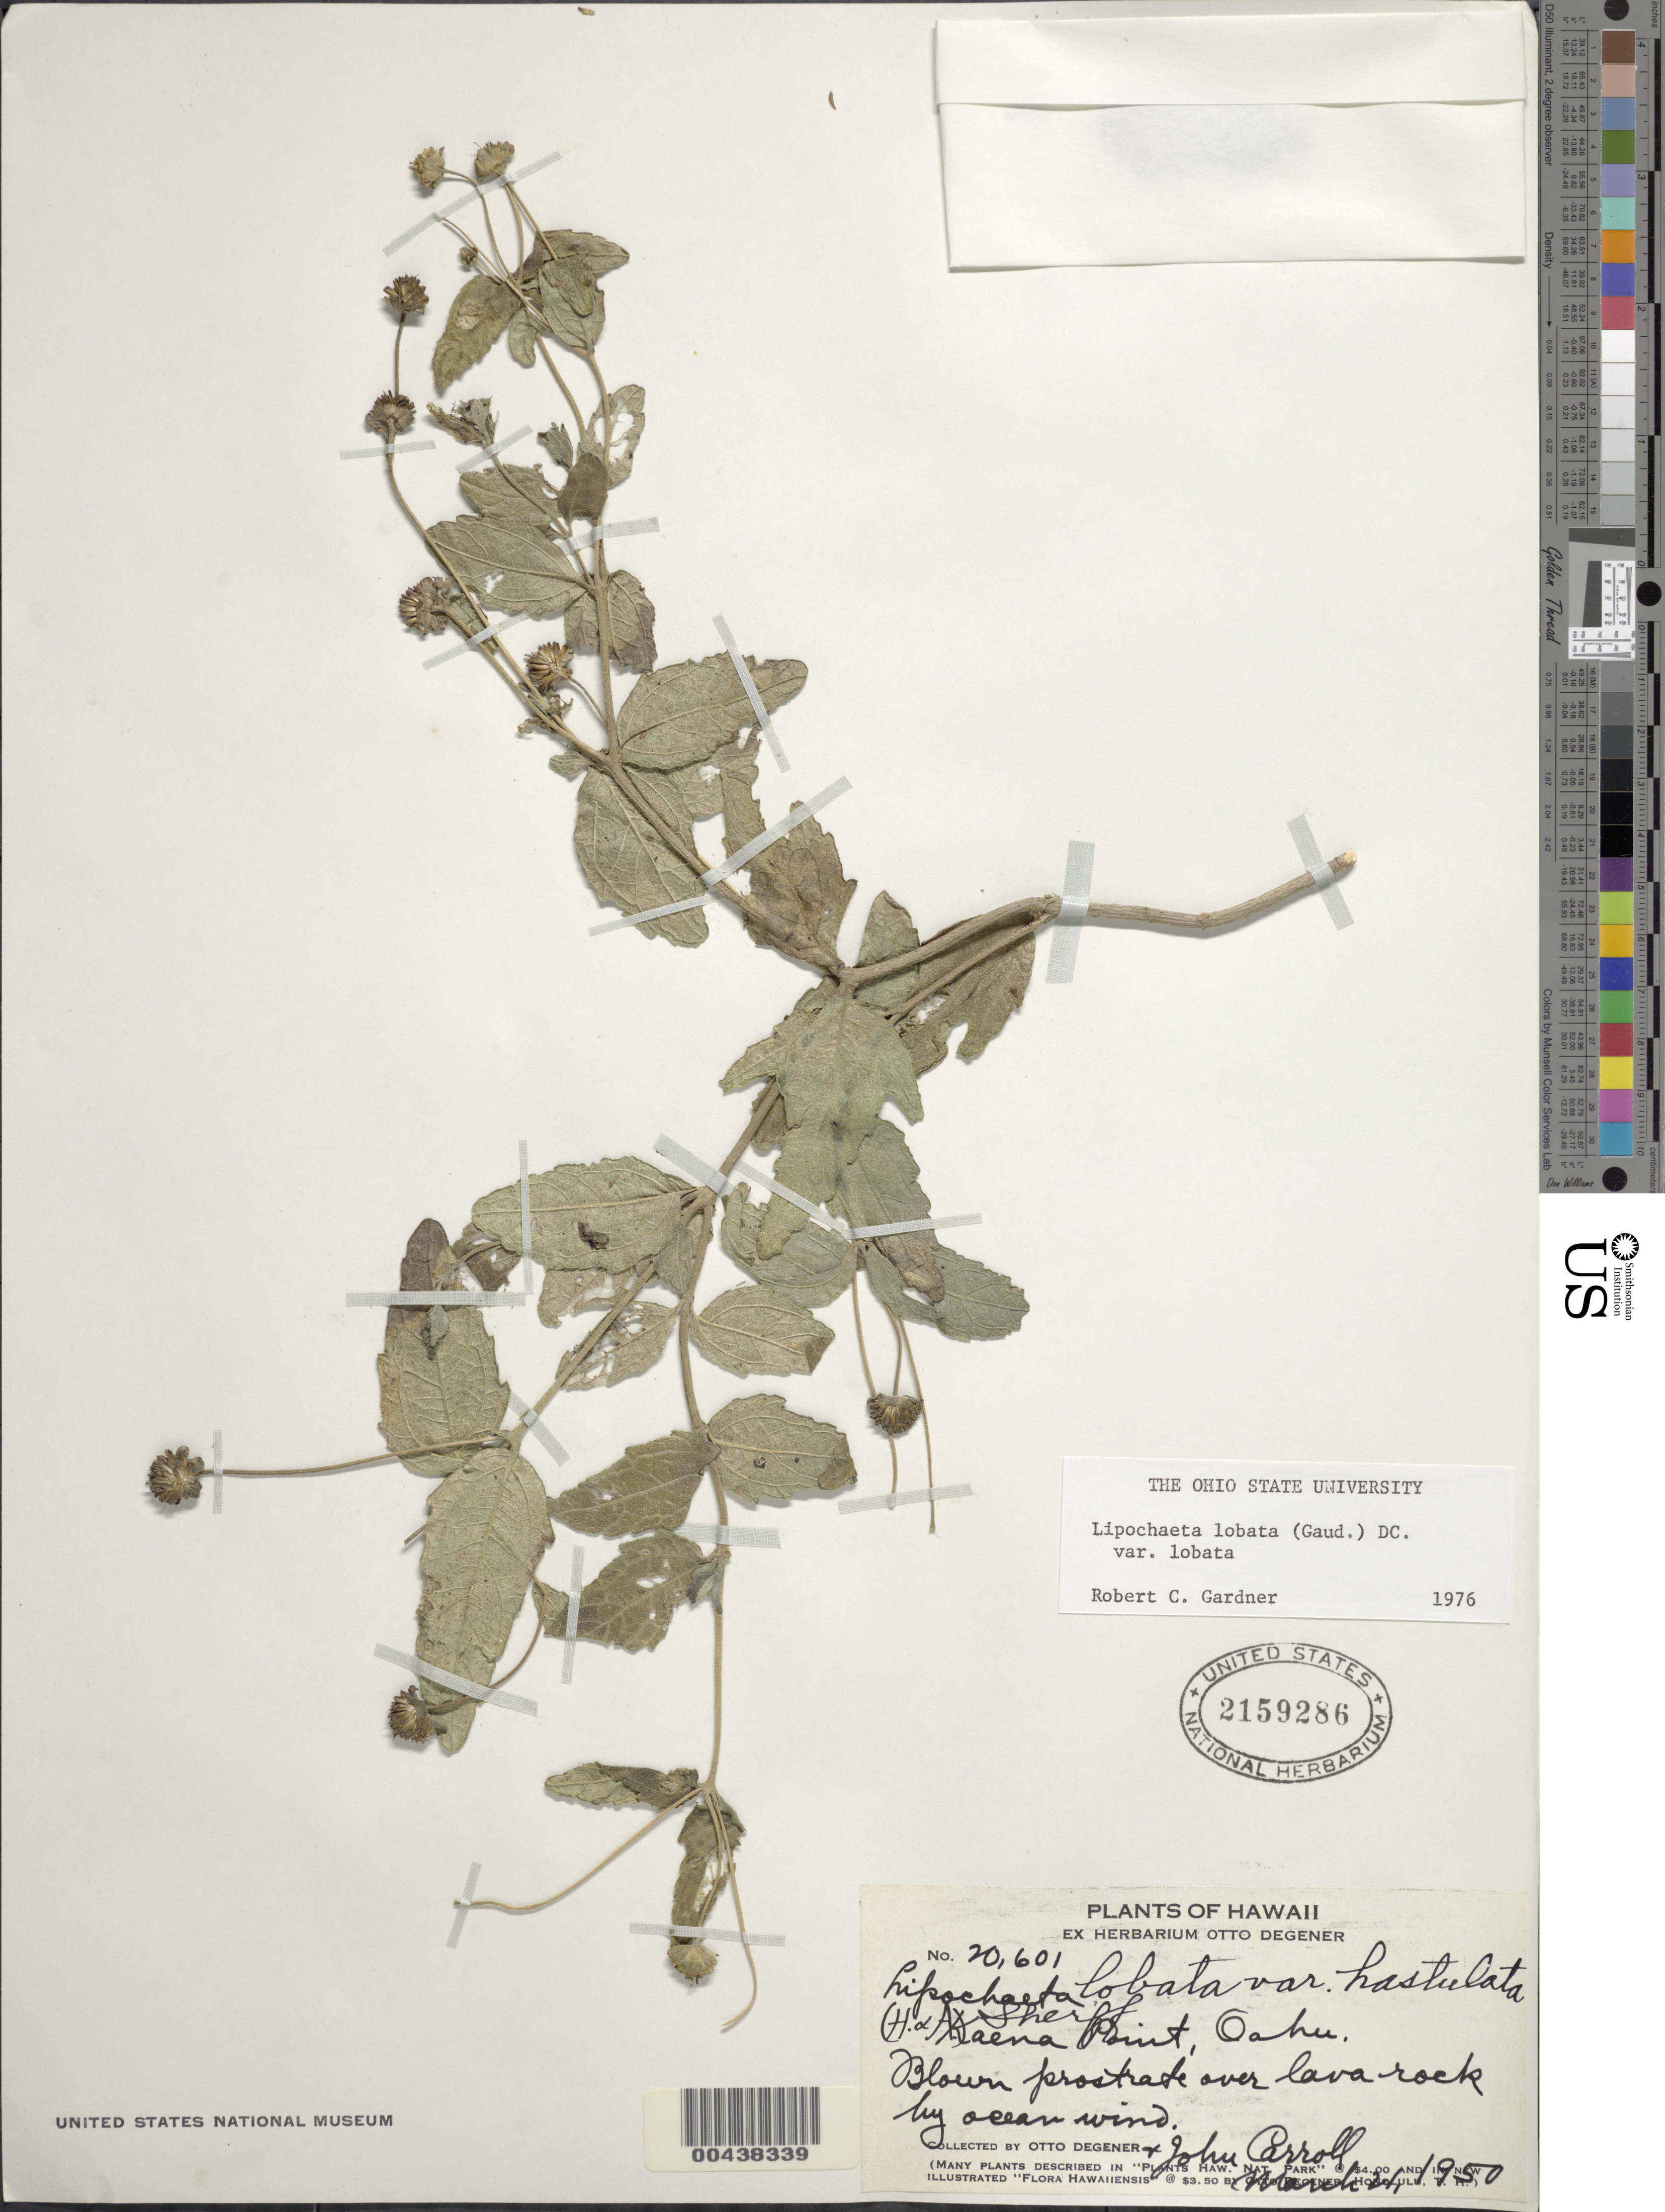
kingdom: Plantae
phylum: Tracheophyta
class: Magnoliopsida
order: Asterales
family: Asteraceae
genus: Lipochaeta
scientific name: Lipochaeta lobata var. lobata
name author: (Gaudich.) DC.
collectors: O. Degener & J. Carroll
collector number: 20601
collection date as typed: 21 Mar 1950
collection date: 1950-03-21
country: United States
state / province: Hawaii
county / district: Honolulu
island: Oahu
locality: Kaena Point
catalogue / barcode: US 2159286